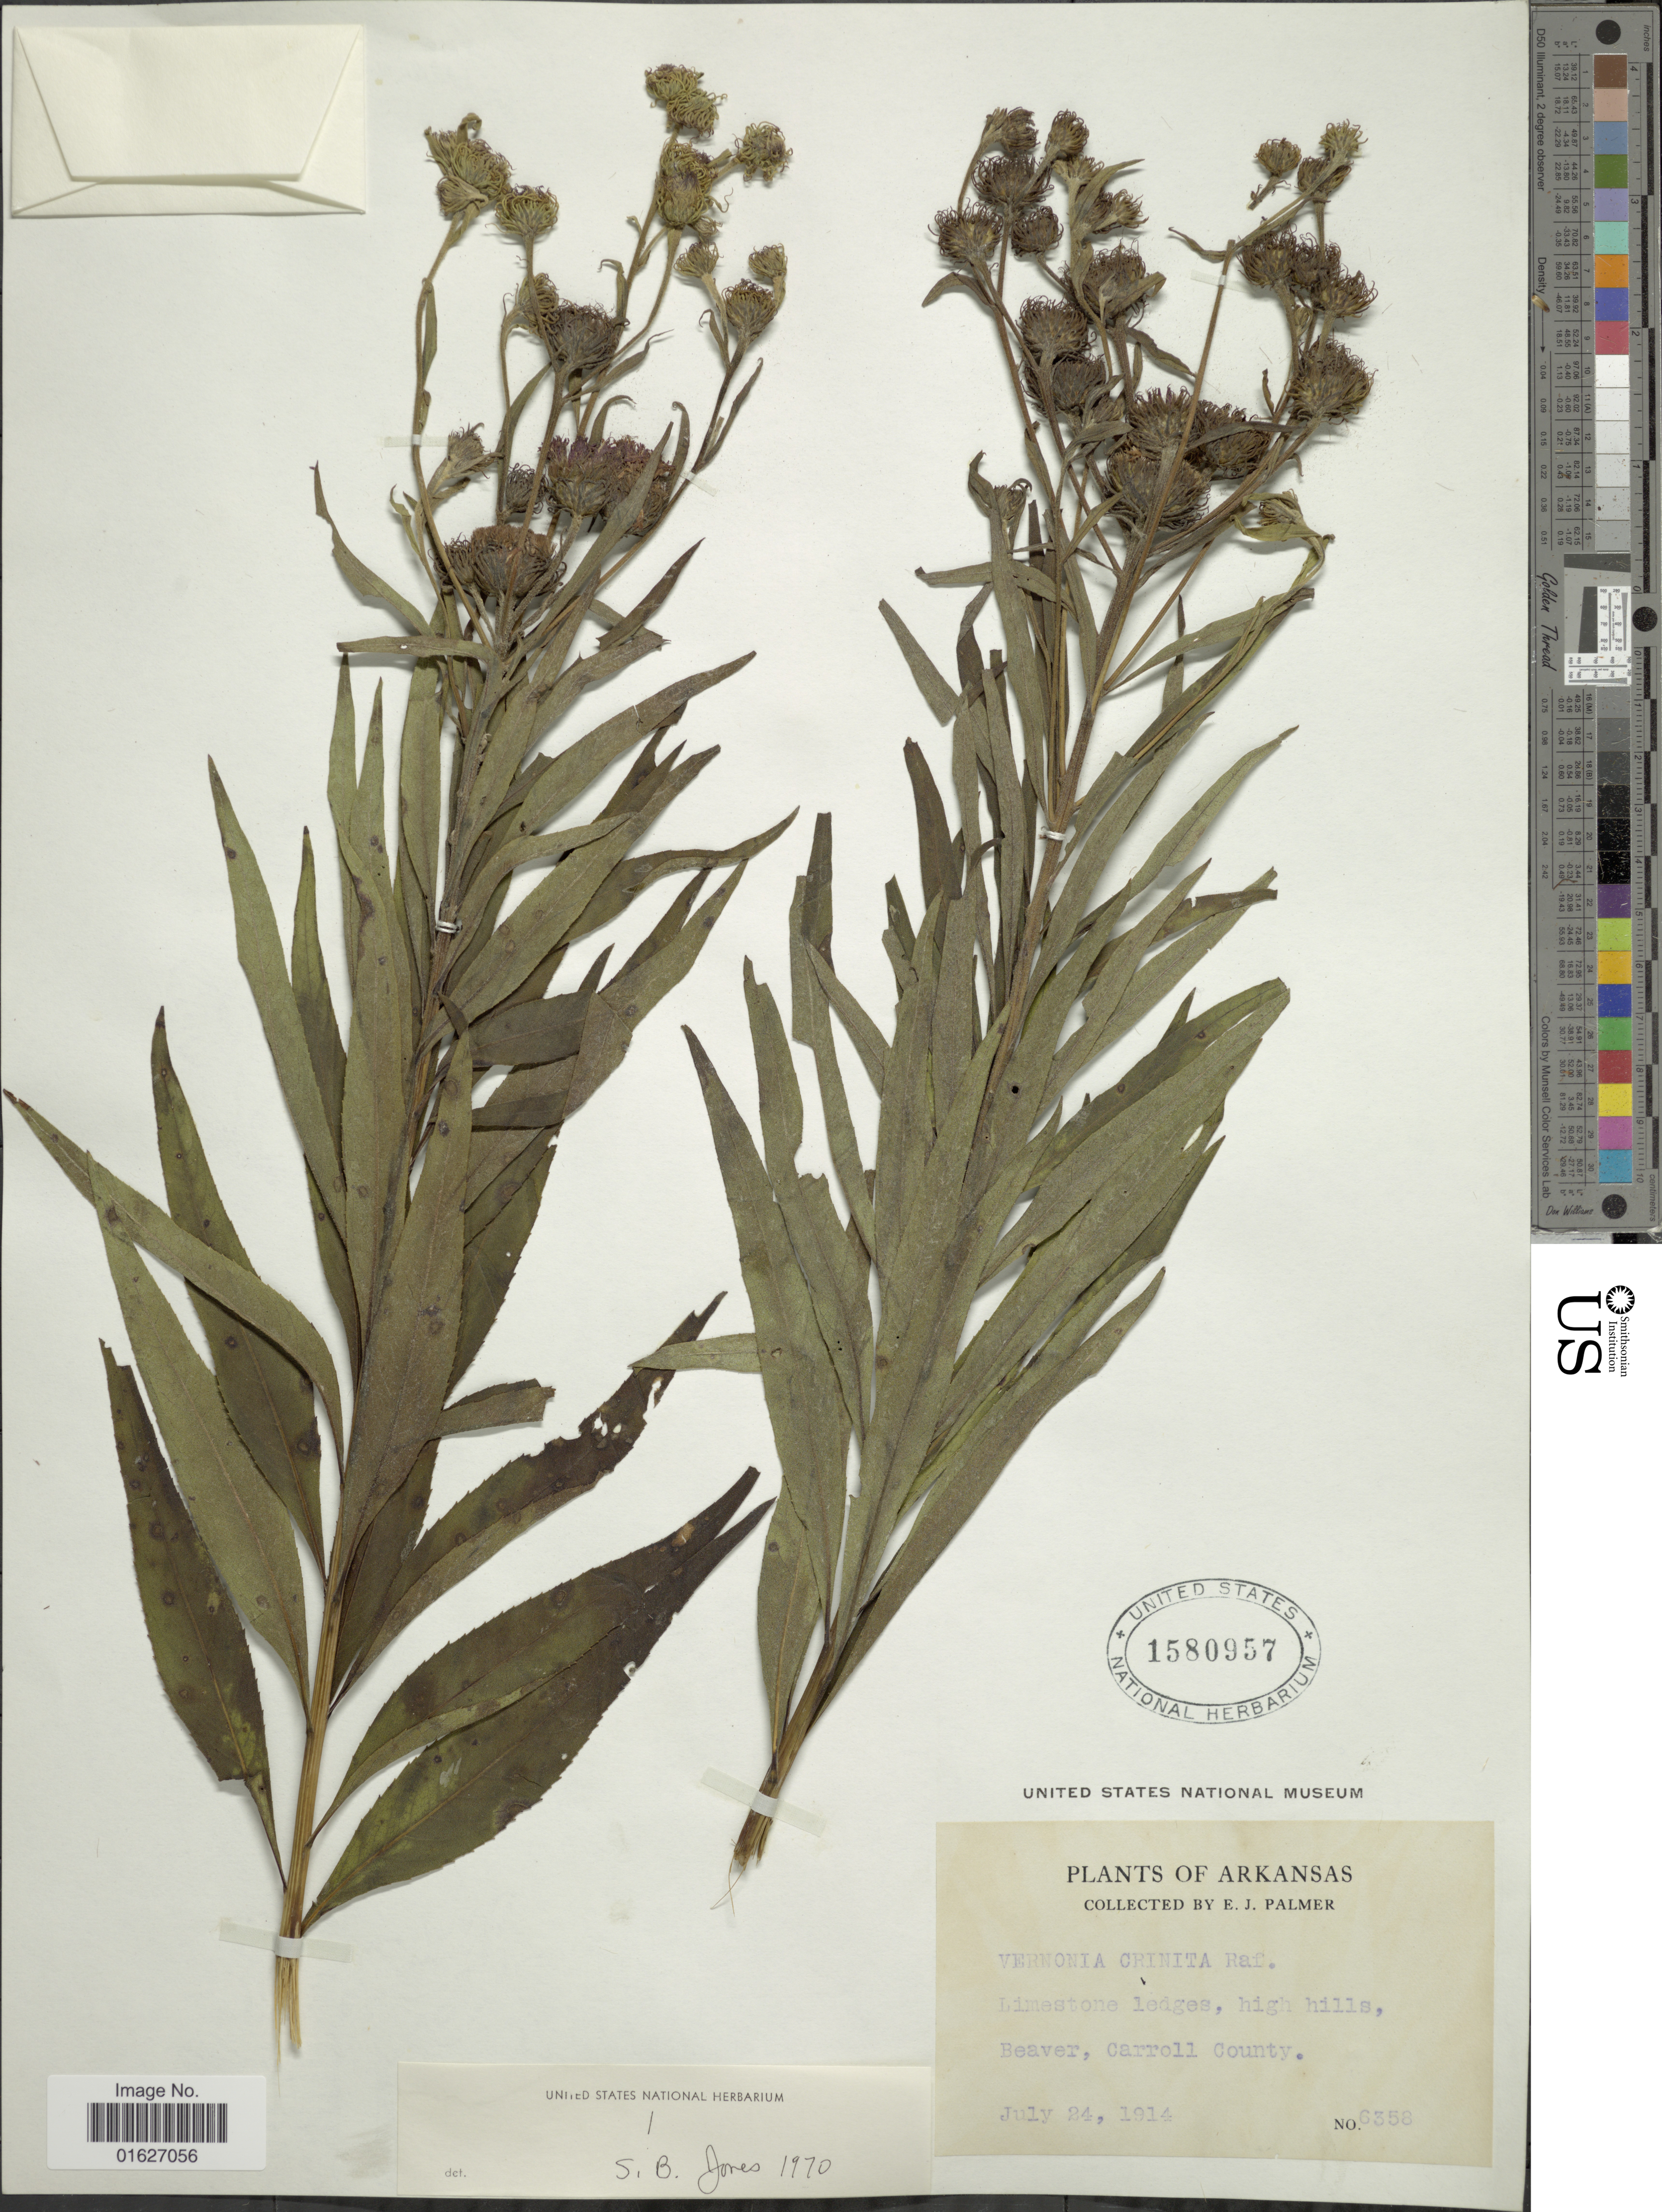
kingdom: Plantae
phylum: Tracheophyta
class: Magnoliopsida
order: Asterales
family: Asteraceae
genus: Vernonia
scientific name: Vernonia arkansana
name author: DC.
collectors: E. J. Palmer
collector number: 6358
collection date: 1914-07-24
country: United States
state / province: Arkansas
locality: Limestone ledges, high hills, Beaver, Carroll County.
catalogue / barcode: US 1580957